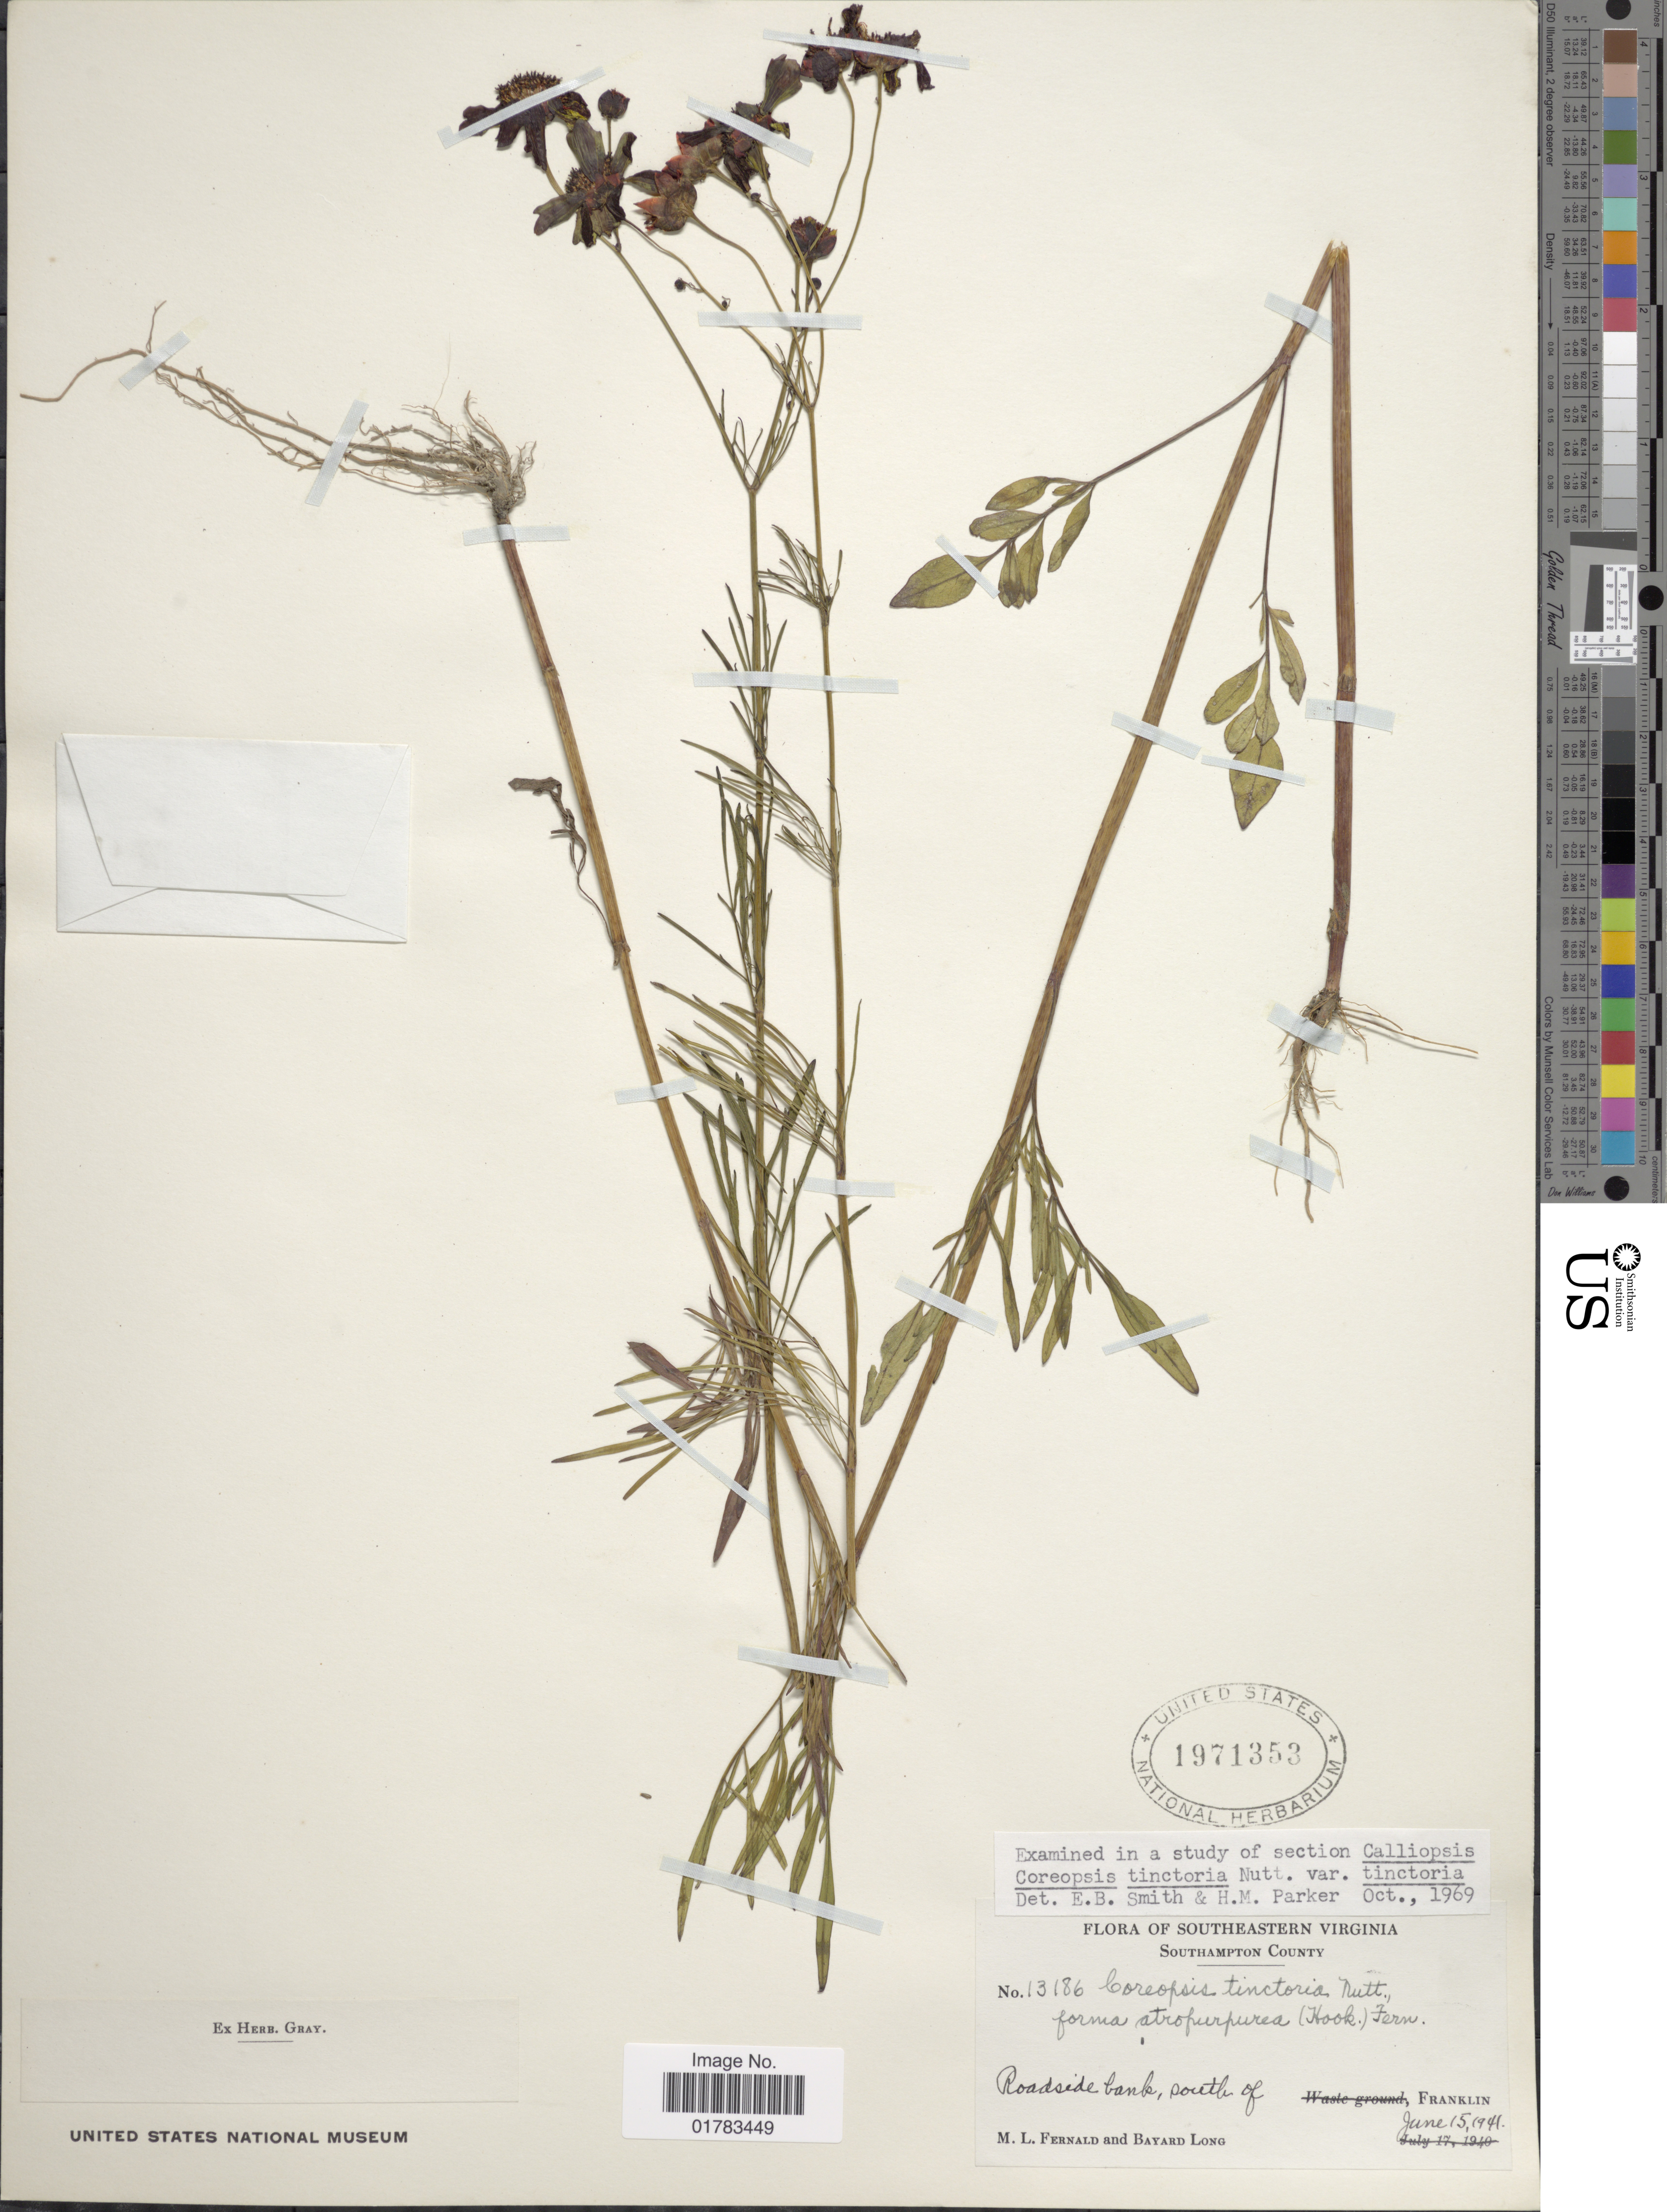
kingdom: Plantae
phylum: Tracheophyta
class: Magnoliopsida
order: Asterales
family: Asteraceae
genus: Coreopsis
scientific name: Coreopsis tinctoria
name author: Nutt.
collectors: M. L. Fernald & B. Long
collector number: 13186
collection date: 1941-06-15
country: United States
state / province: Virginia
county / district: Southampton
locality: Southeastern Virginia, Southampton County, roaside bank, south of Franklin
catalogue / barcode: US 1971353